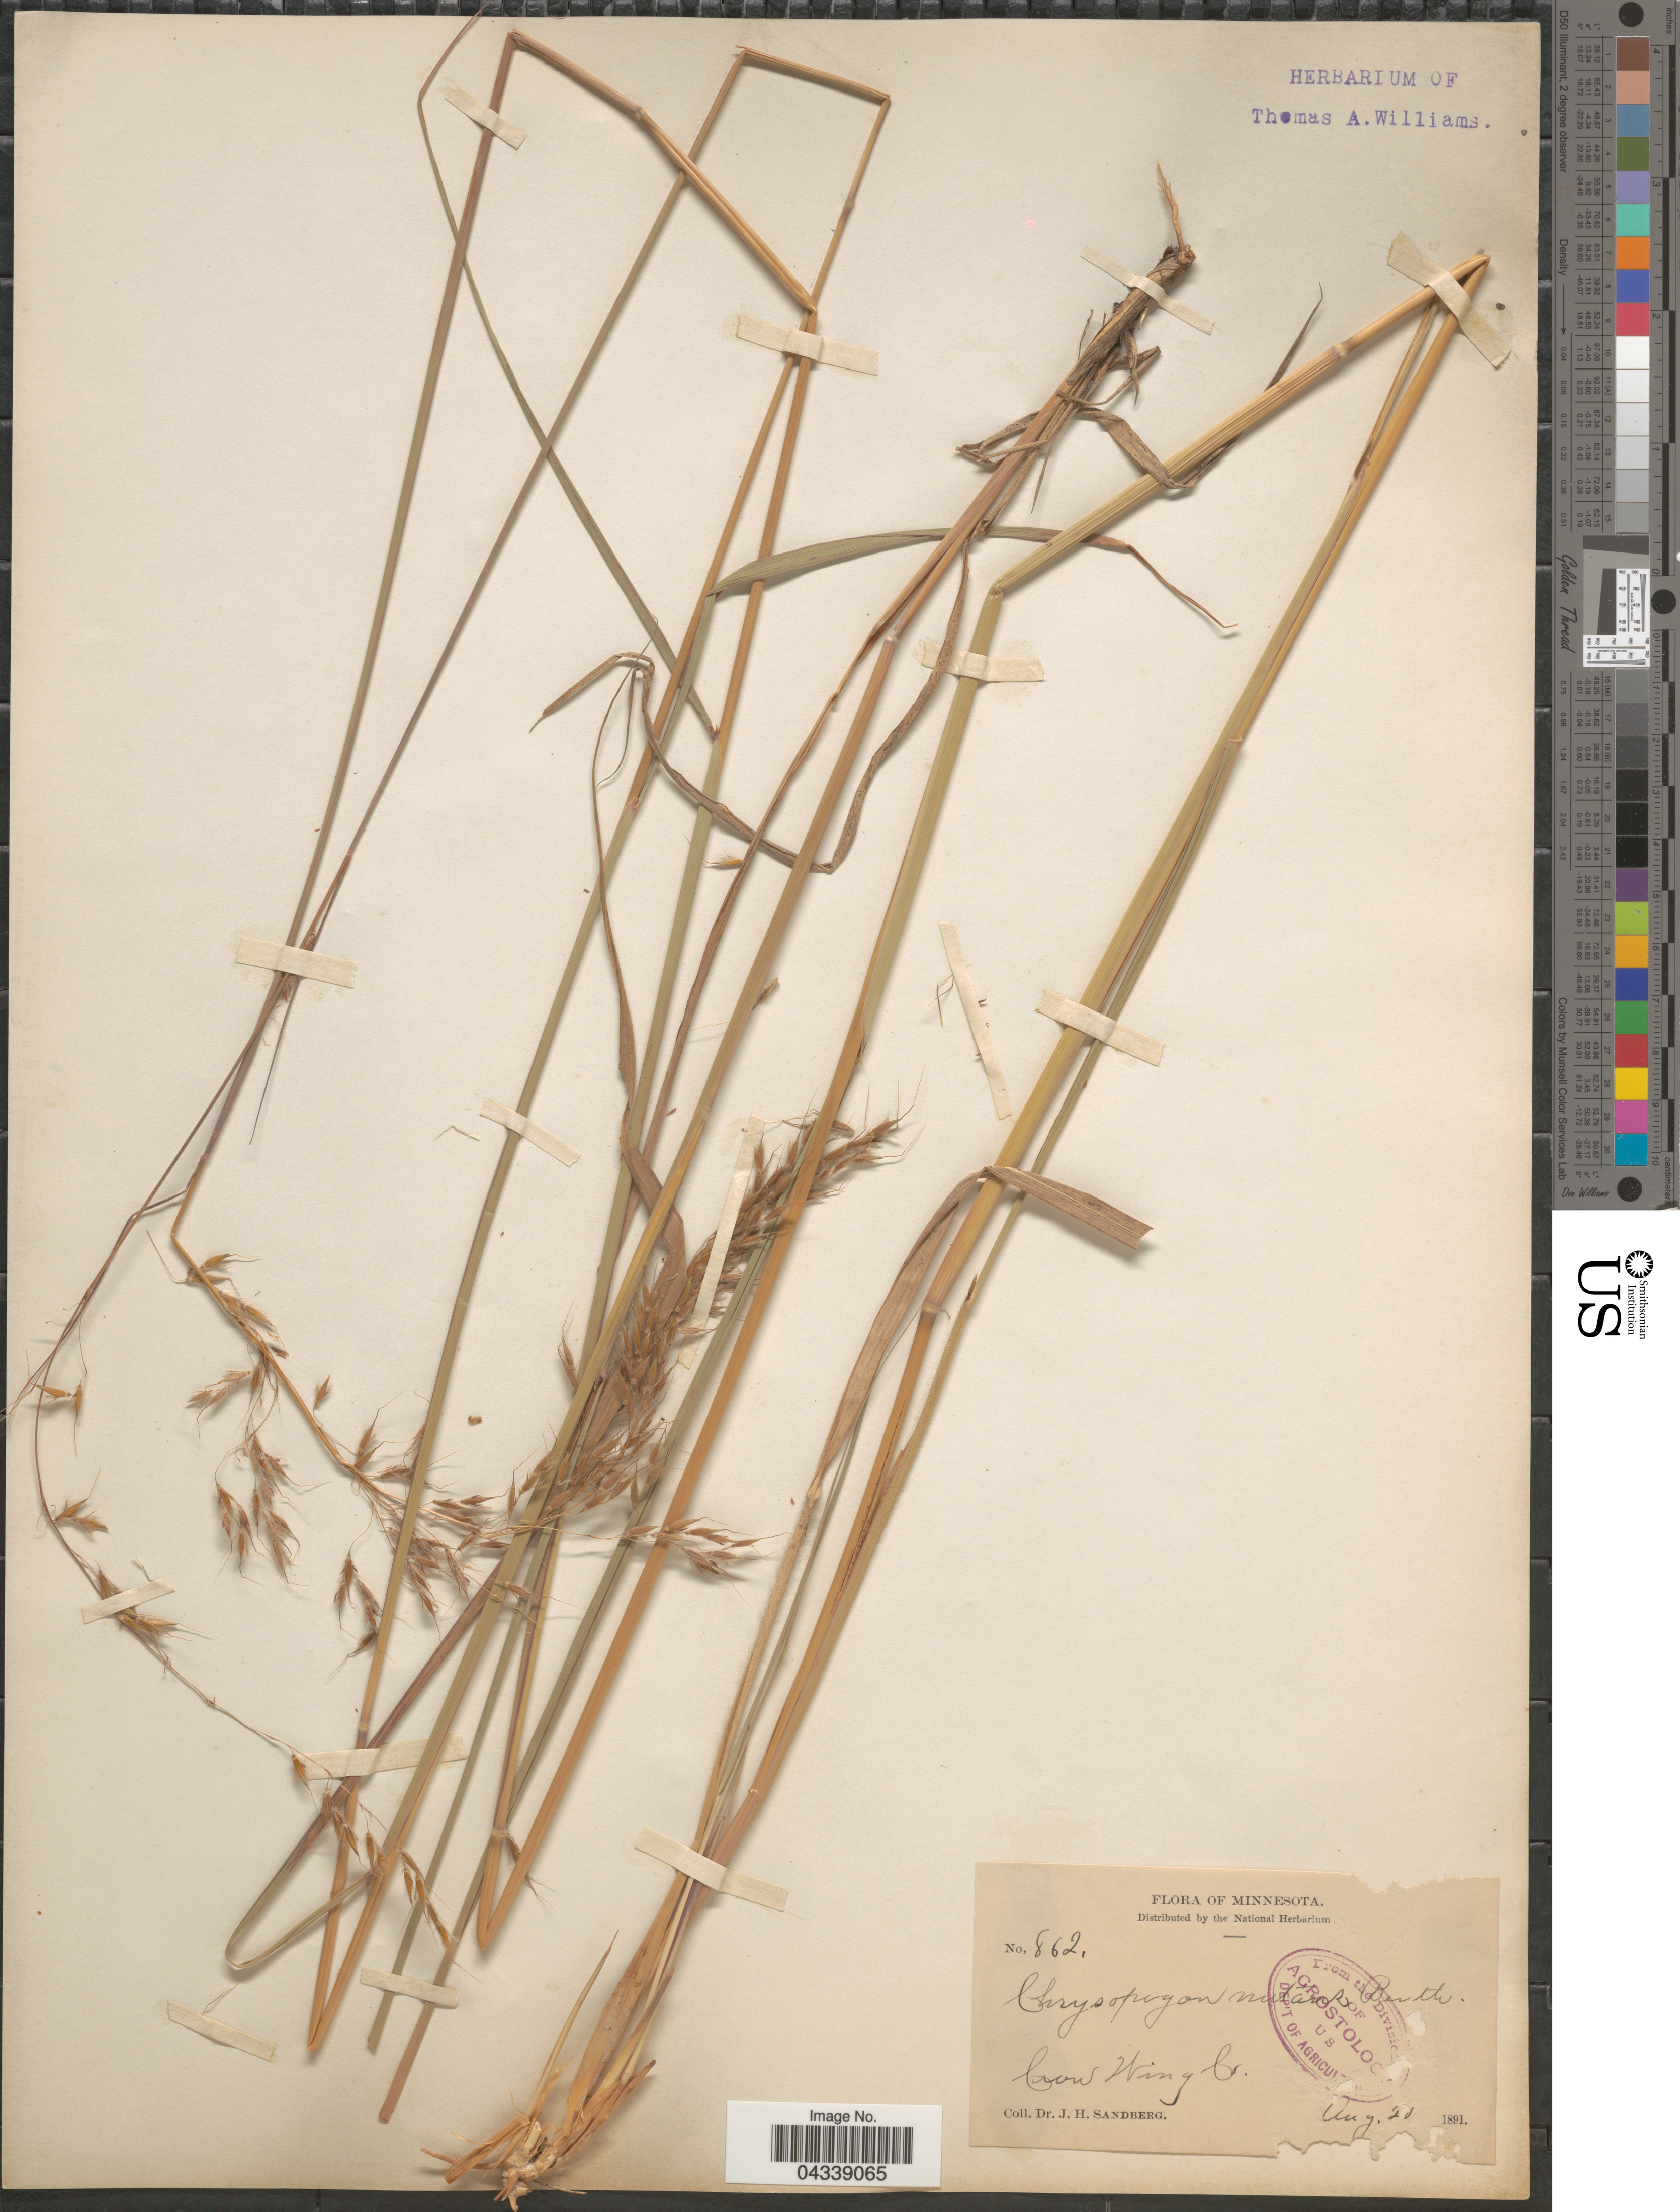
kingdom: Plantae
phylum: Tracheophyta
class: Liliopsida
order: Poales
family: Poaceae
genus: Sorghastrum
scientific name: Sorghastrum nutans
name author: (L.) Nash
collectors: J. H. Sandberg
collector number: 862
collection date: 1891-08-20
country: United States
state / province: Minnesota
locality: Crow Wing Cr.